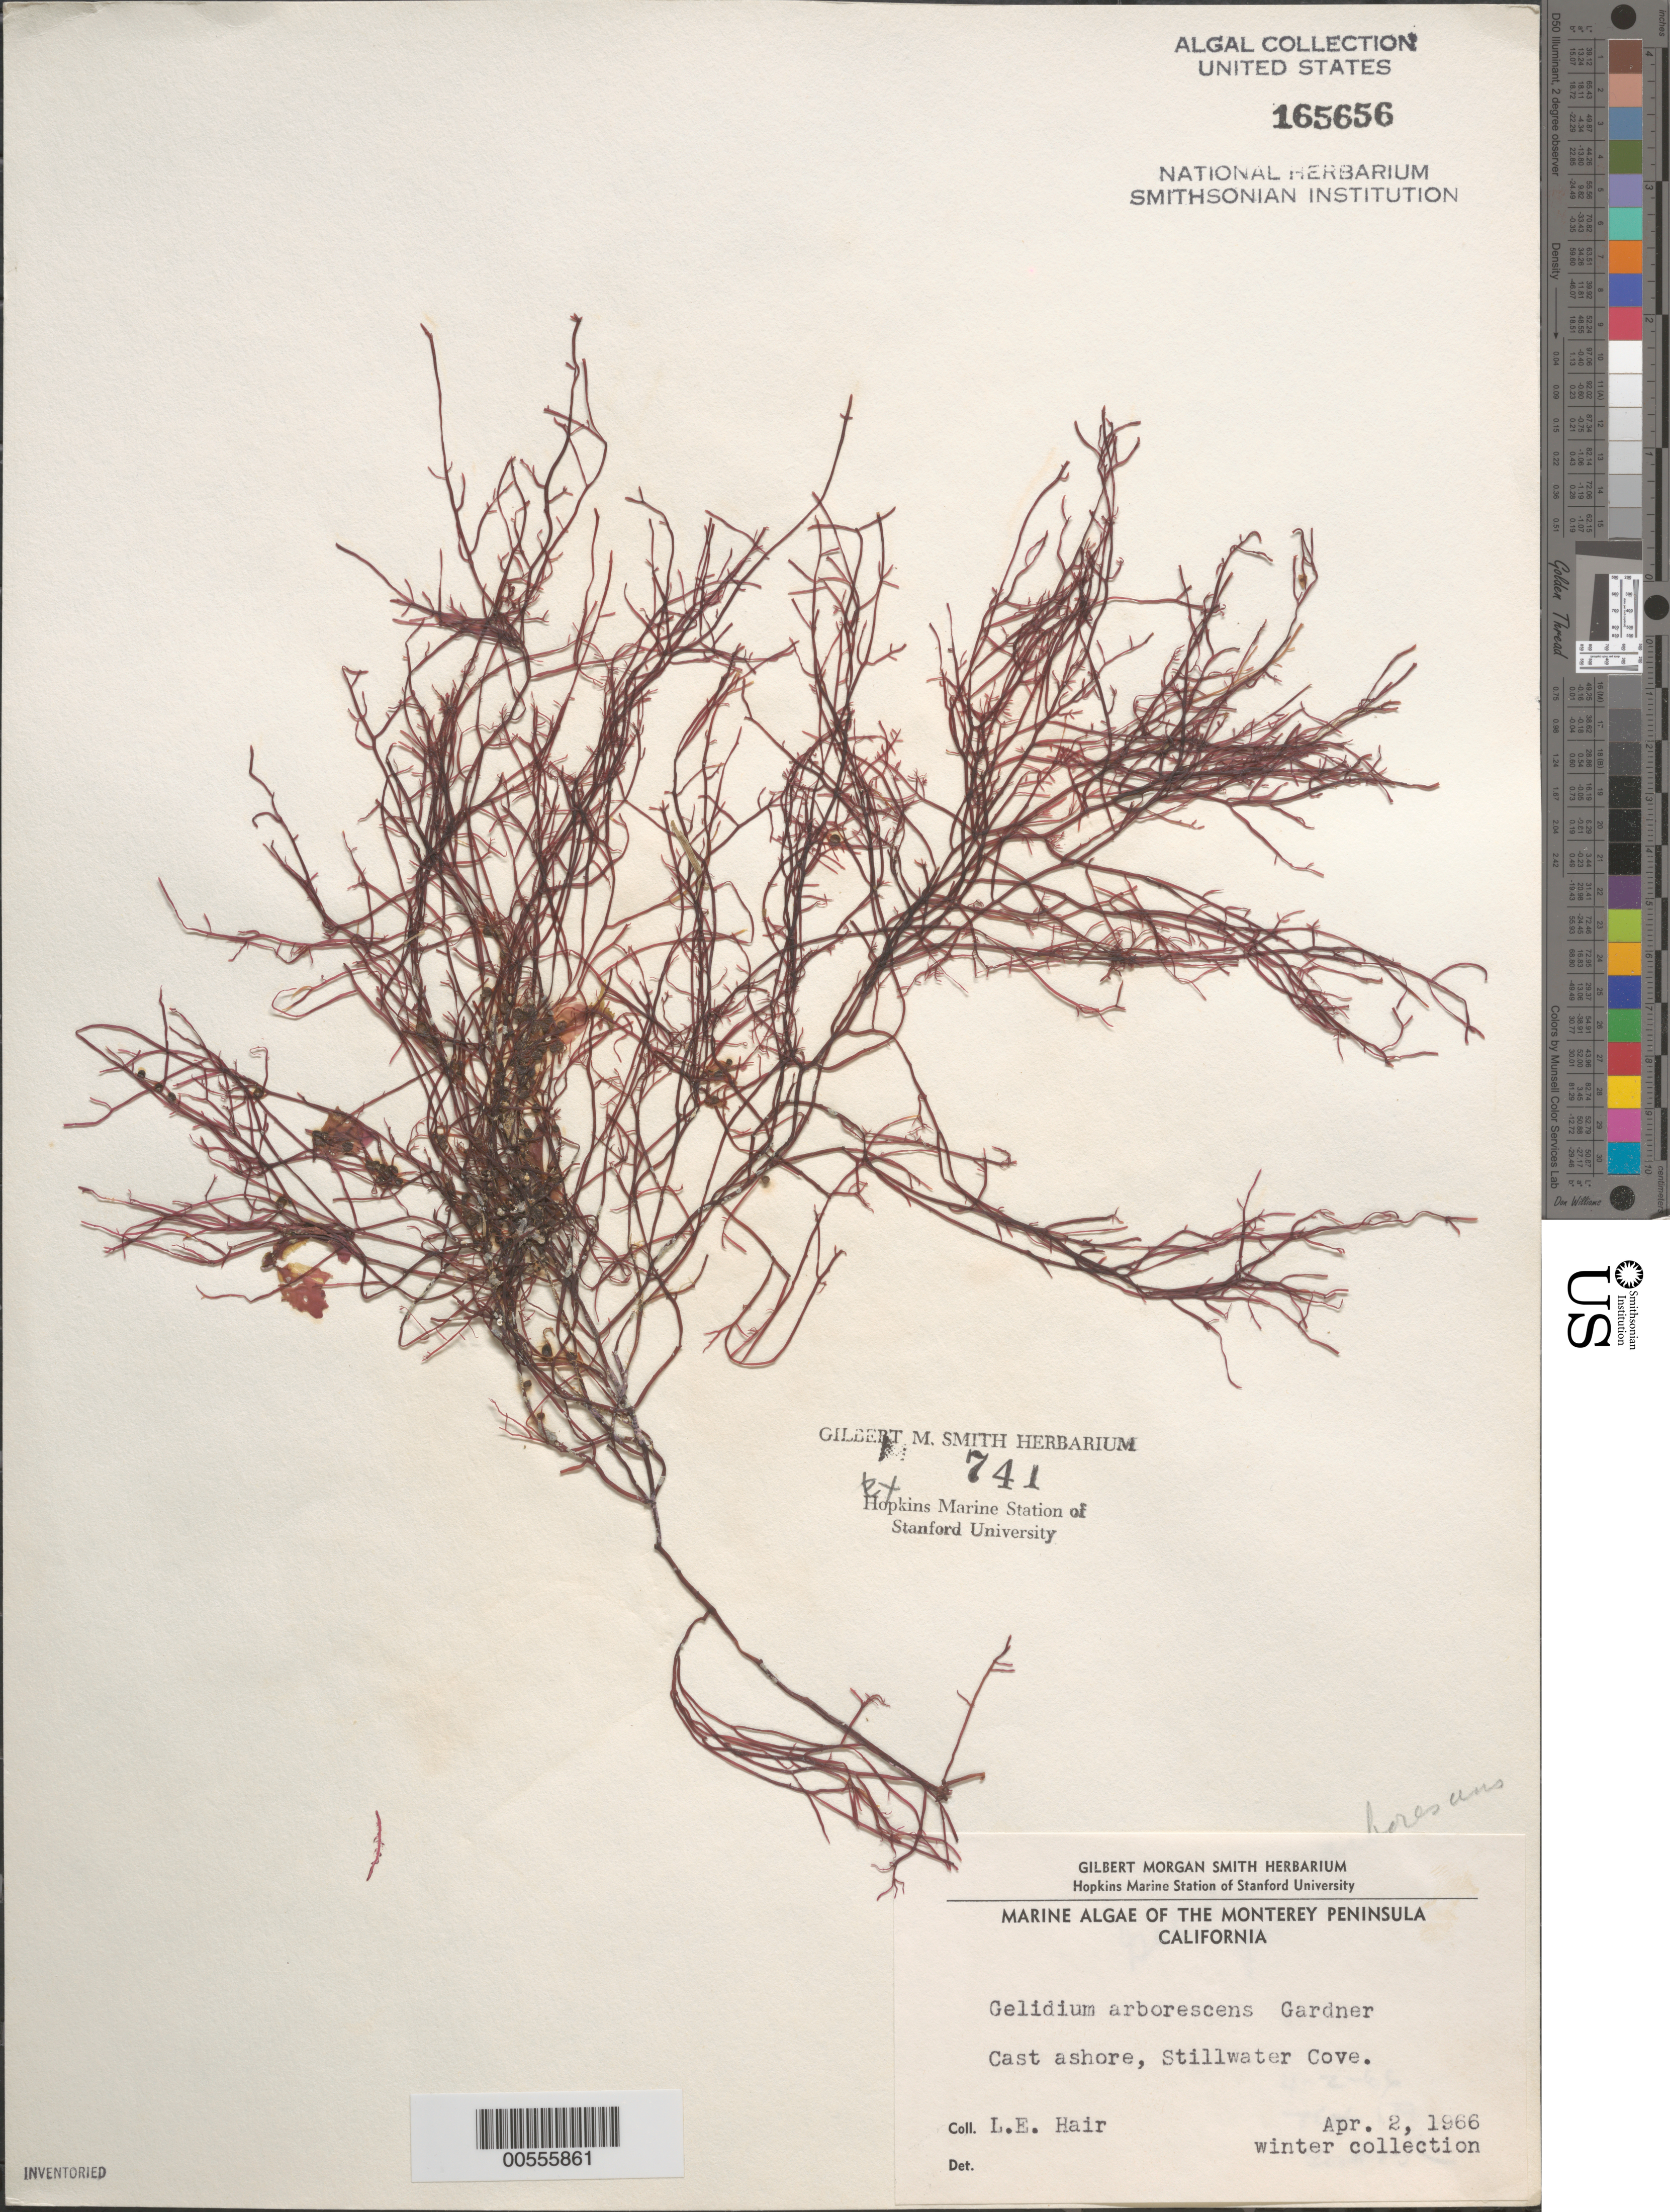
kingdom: Plantae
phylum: Rhodophyta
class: Florideophyceae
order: Gelidiales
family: Gelidiaceae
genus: Gelidium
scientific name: Gelidium arborescens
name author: N.L. Gardner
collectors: L. Hair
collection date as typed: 02 Apr 1966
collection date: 1966-04-02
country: United States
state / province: California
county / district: Monterey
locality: Stillwater Cove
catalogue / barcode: US 165656